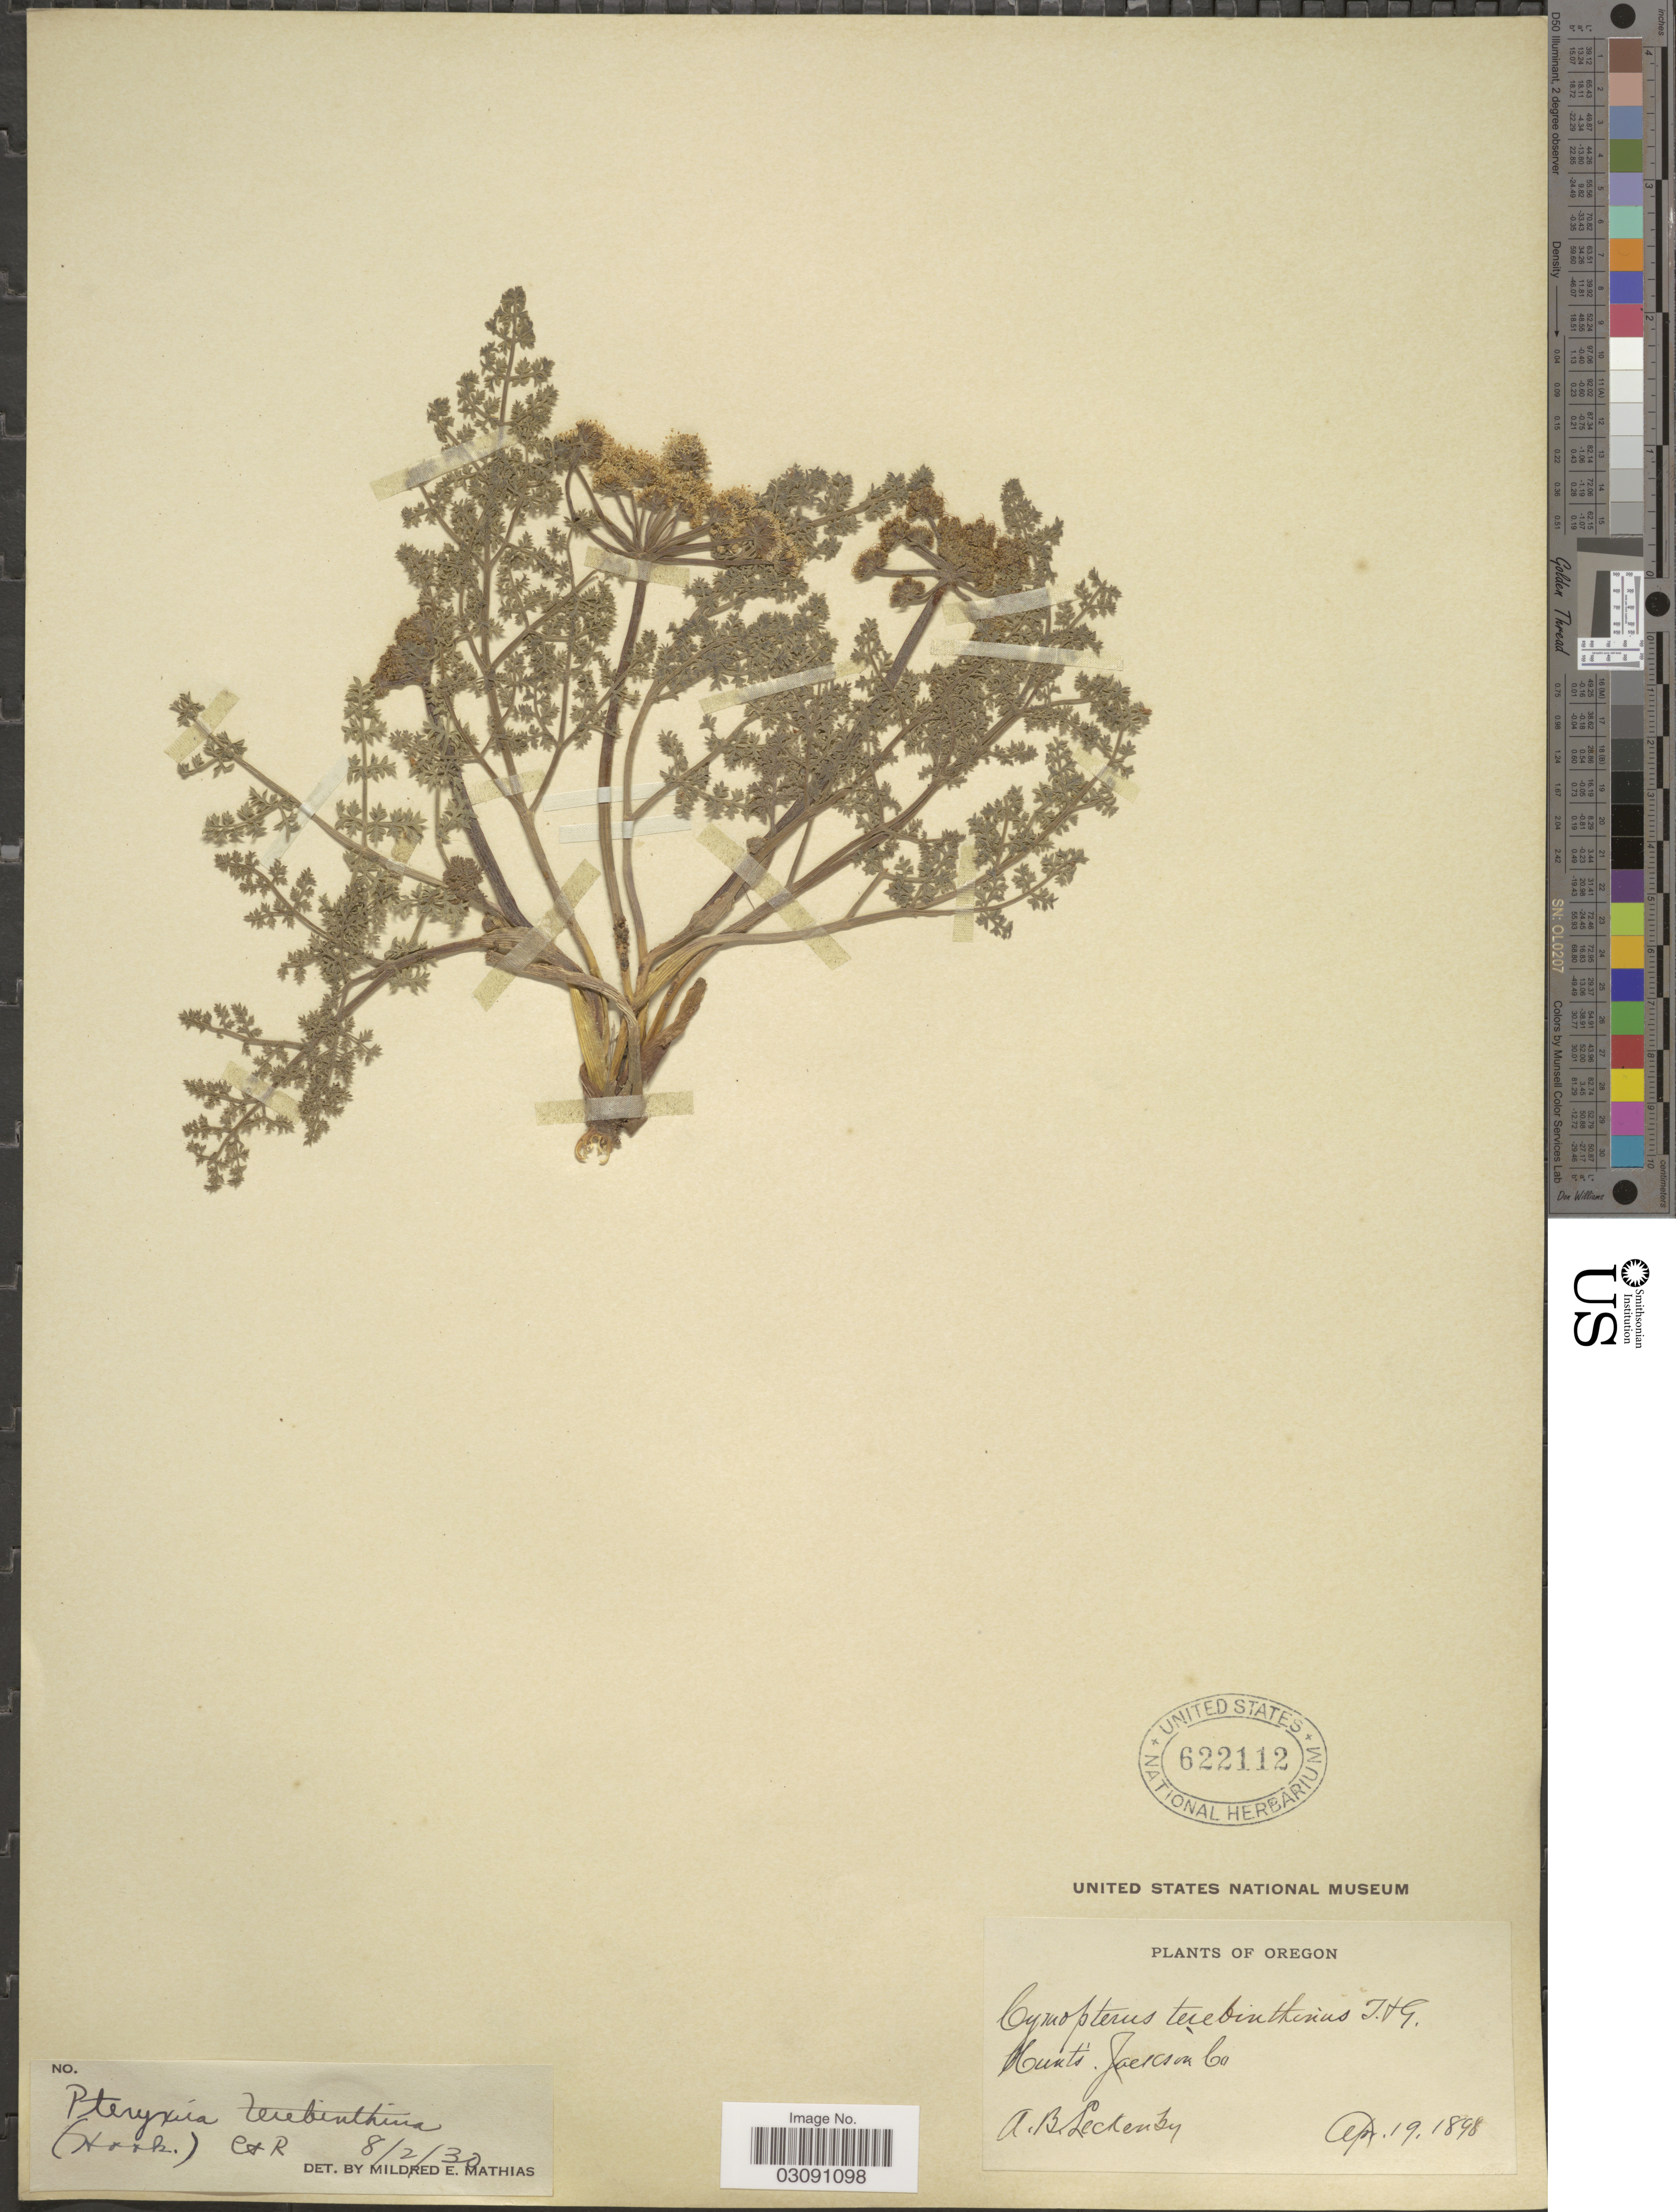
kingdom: Plantae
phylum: Tracheophyta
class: Magnoliopsida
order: Apiales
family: Apiaceae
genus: Pteryxia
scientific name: Pteryxia terebinthina var. foeniculacea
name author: (Torr. & A. Gray) Mathias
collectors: A. Leckenby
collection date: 1898-04-19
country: United States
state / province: Oregon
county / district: Jackson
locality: Hunt's. Jackson Co.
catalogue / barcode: US 622112